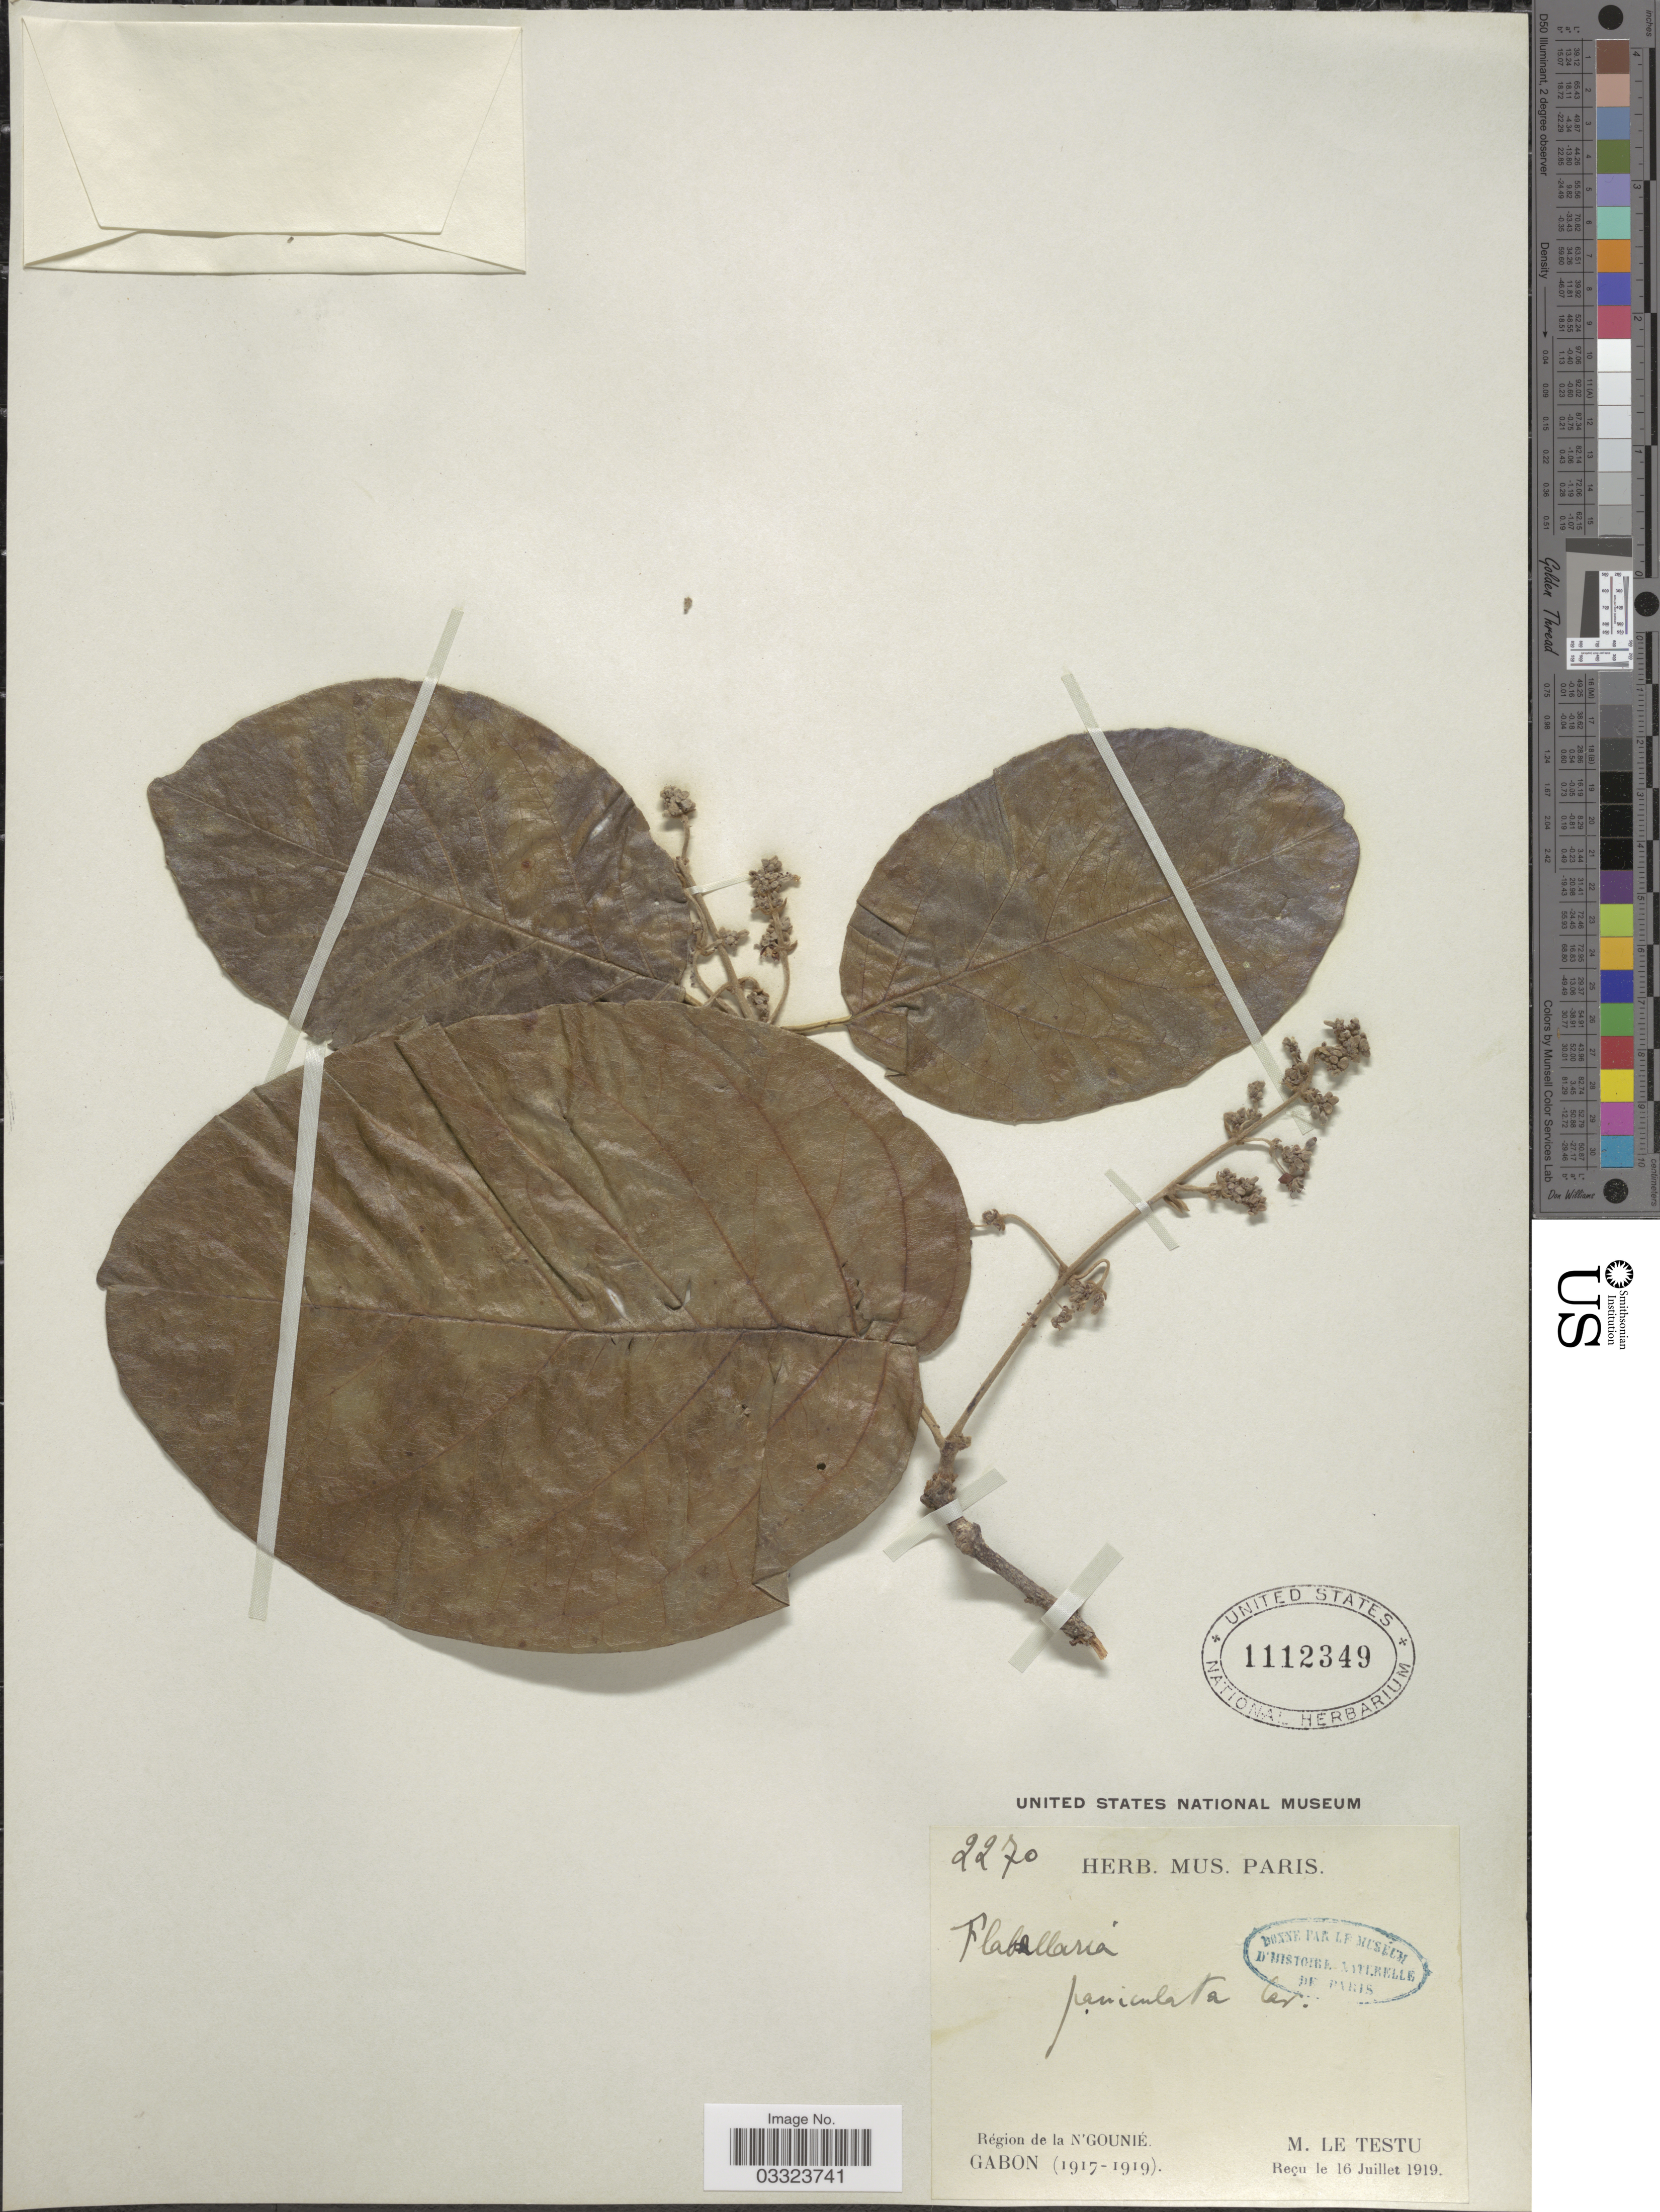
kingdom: Plantae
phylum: Tracheophyta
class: Magnoliopsida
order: Malpighiales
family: Malpighiaceae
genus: Flabellaria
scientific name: Flabellaria paniculata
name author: Cav.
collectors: M. Le Testu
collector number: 2270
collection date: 1917/1919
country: Gabon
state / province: Ngounie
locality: Région de la N' Gounié.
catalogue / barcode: US 1112349